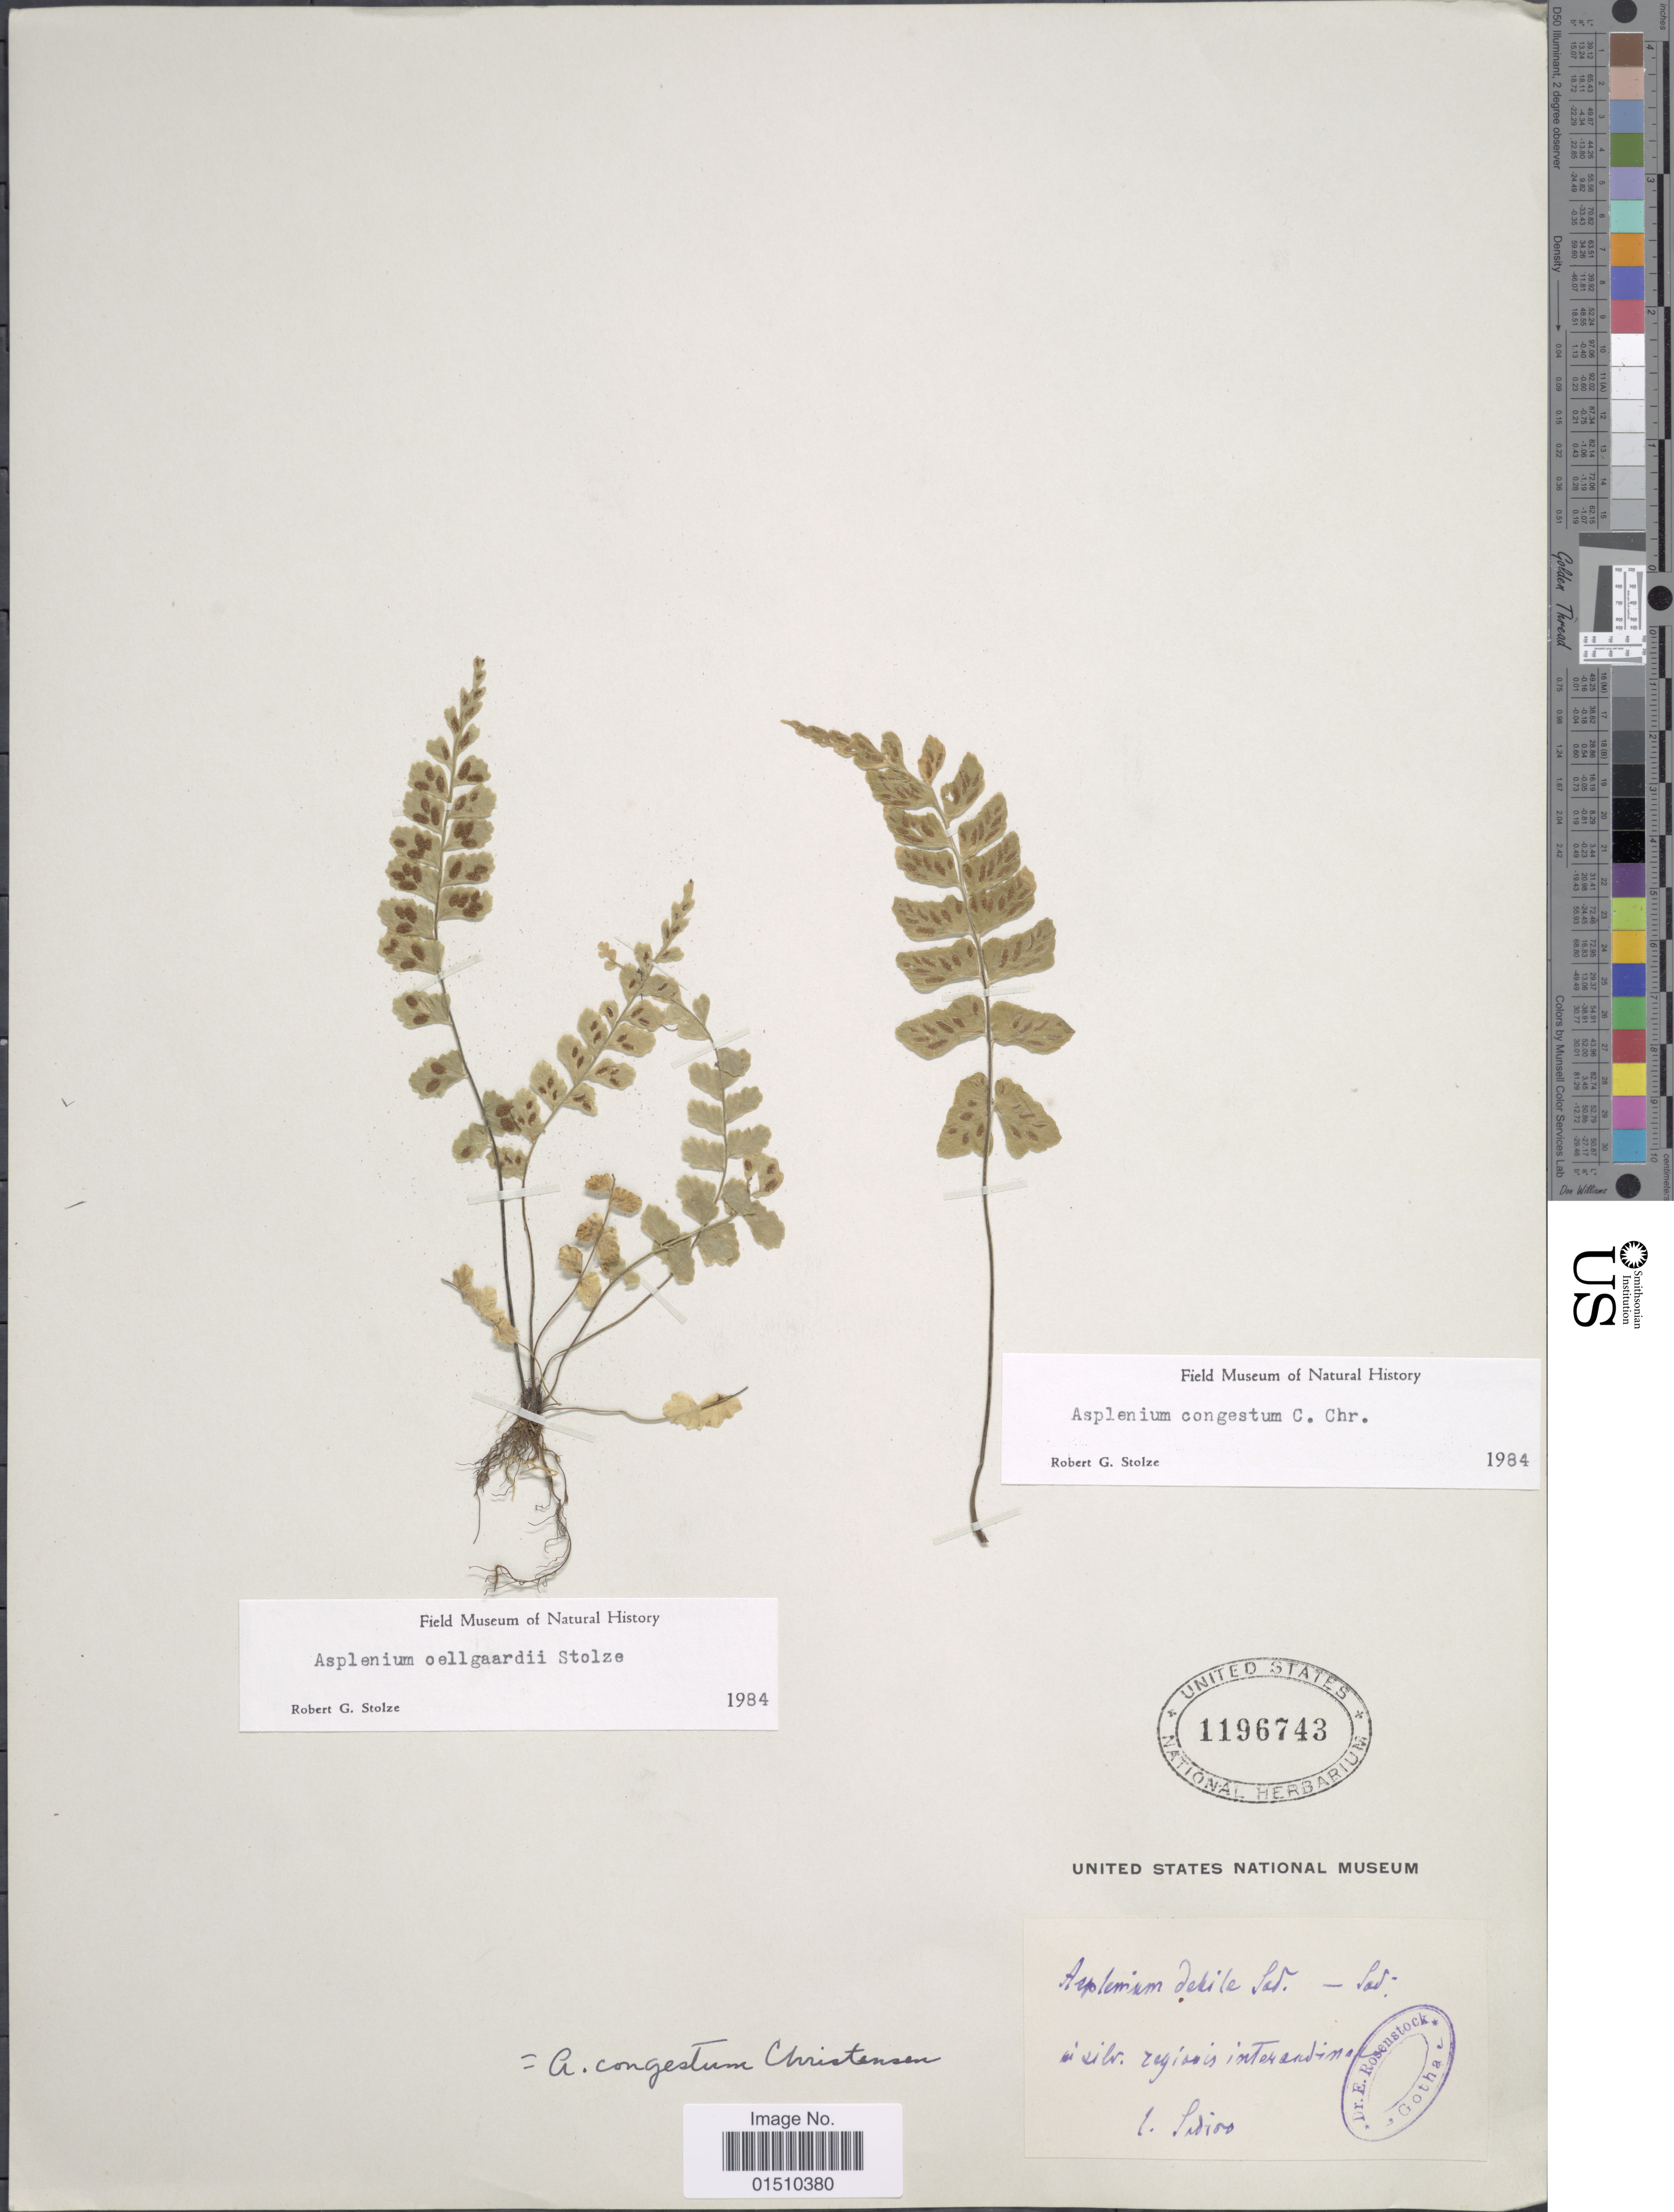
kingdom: Plantae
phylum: Tracheophyta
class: Polypodiopsida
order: Polypodiales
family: Aspleniaceae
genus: Asplenium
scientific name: Asplenium congestum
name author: C. Chr.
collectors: Sodiro, --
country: Ecuador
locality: Gu silv. zegious interdina.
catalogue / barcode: US 1196743